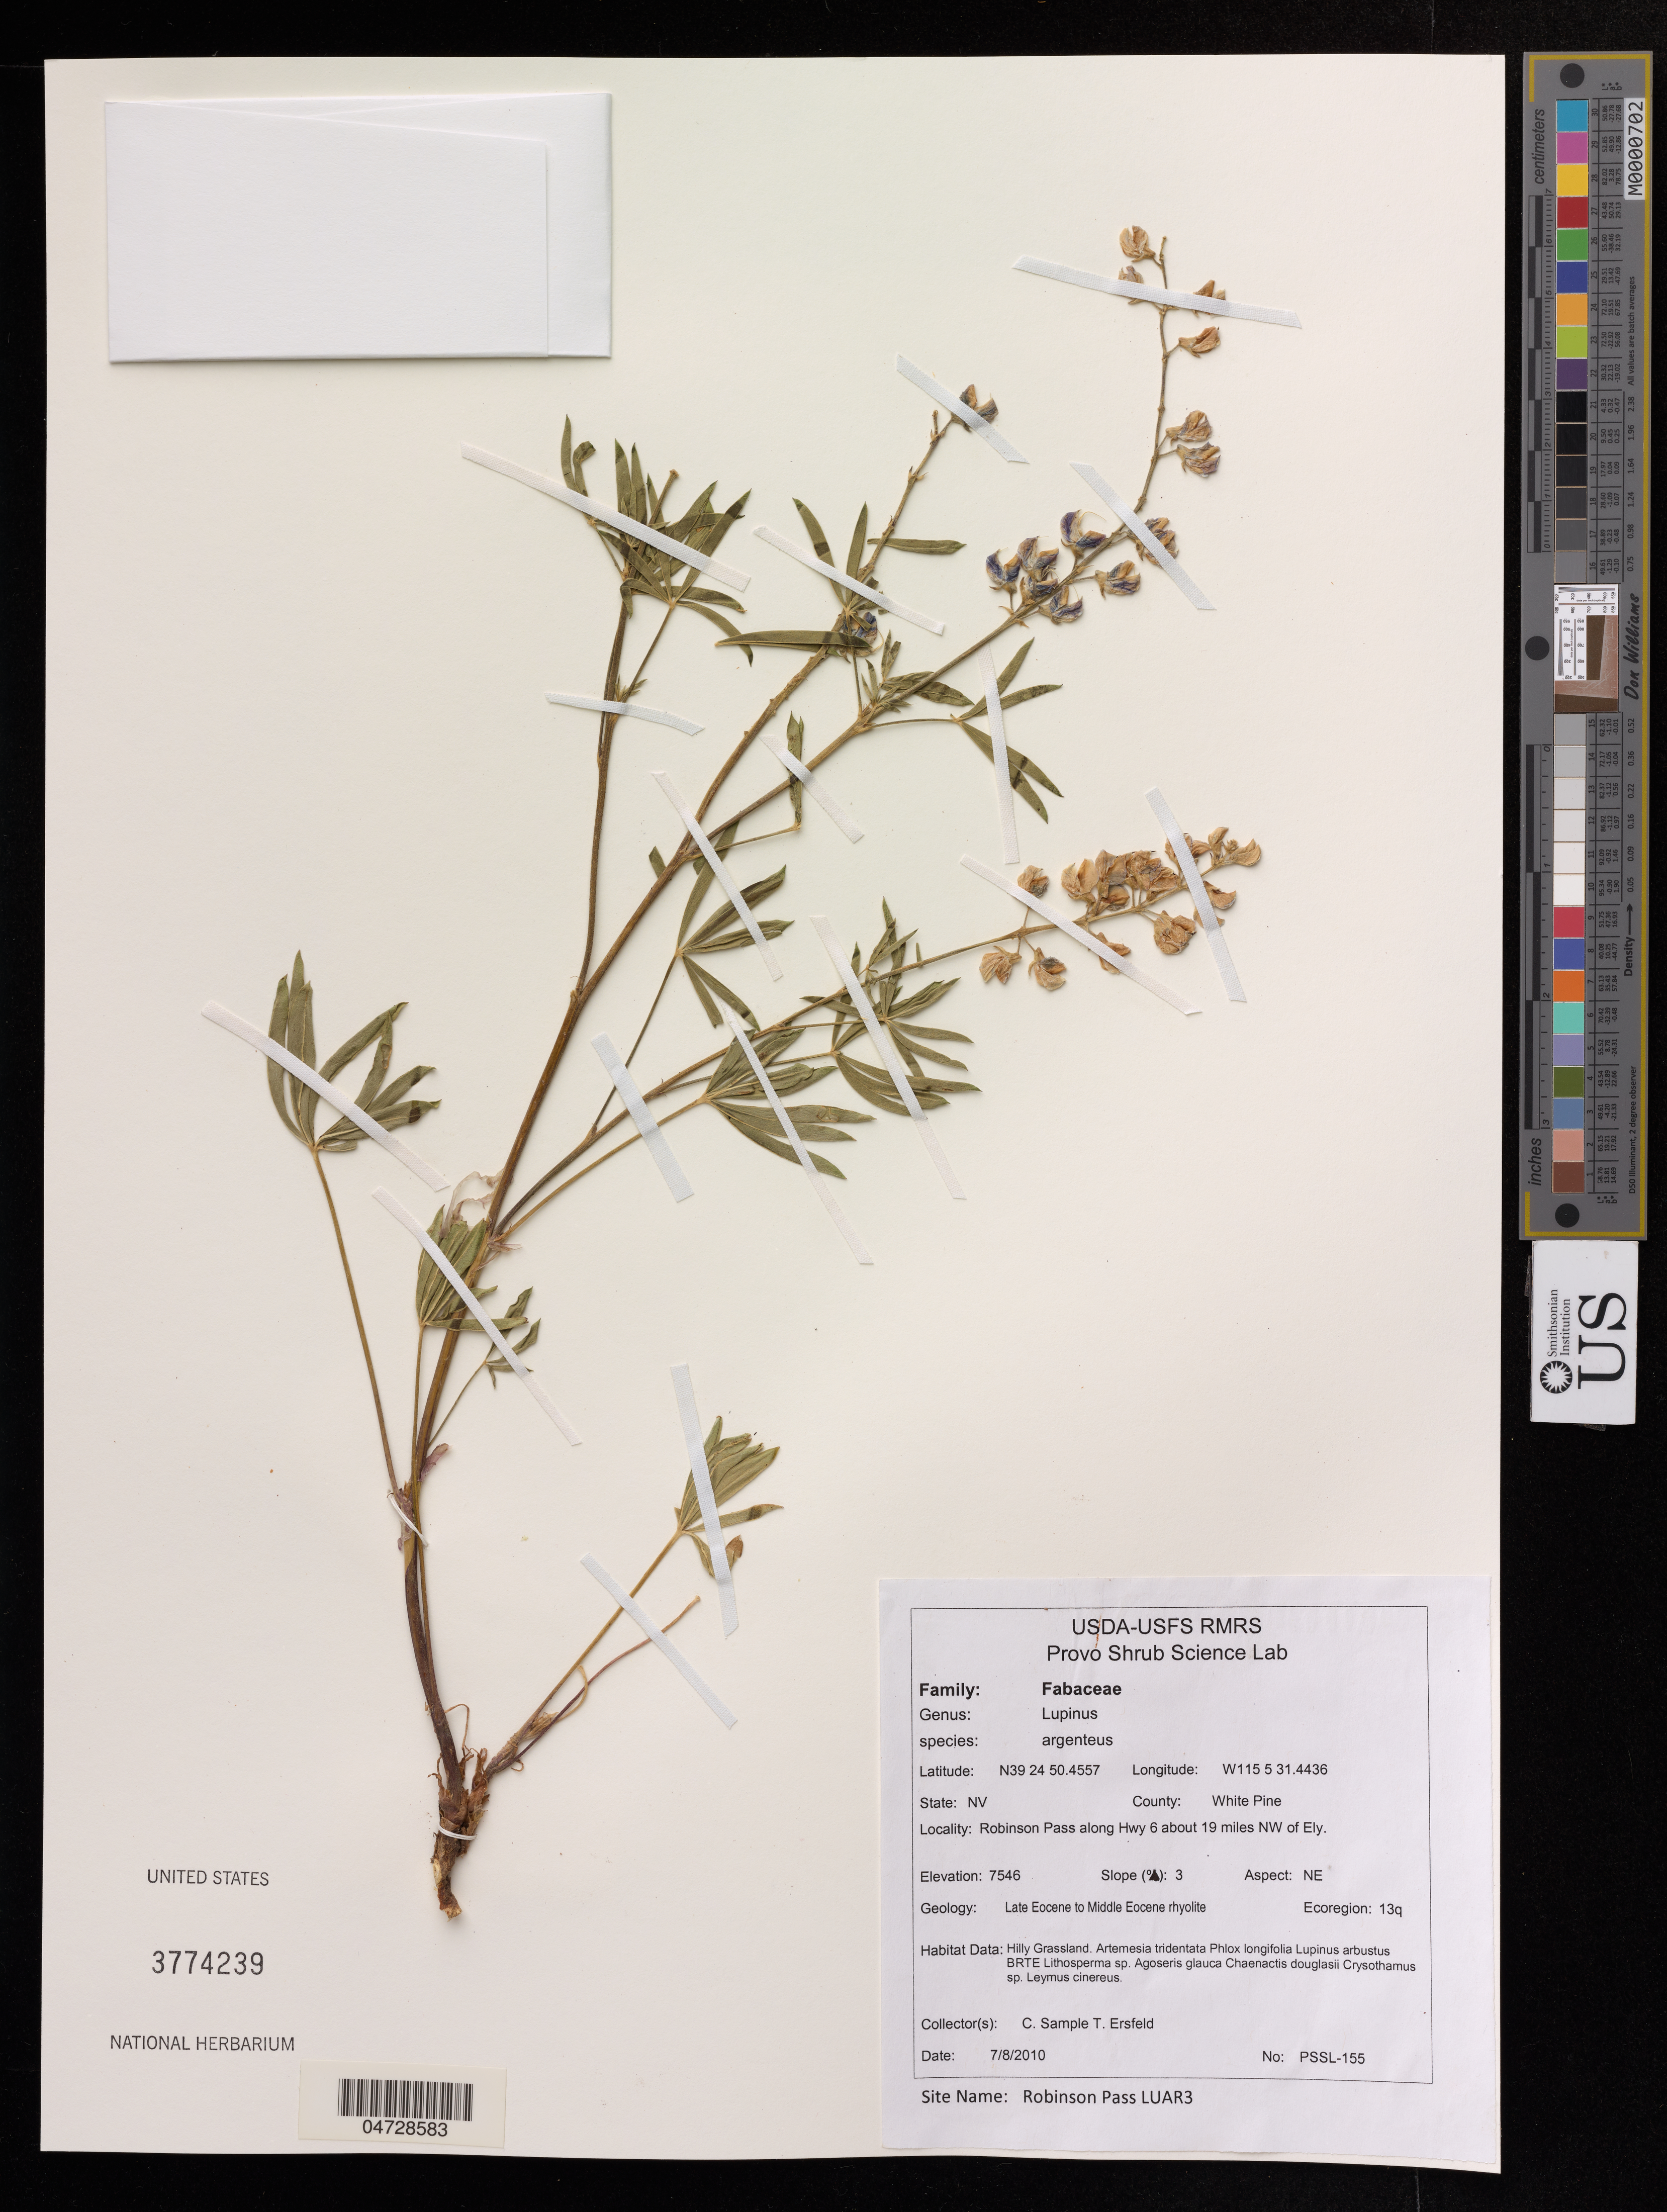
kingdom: Plantae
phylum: Tracheophyta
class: Magnoliopsida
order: Fabales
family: Fabaceae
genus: Lupinus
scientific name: Lupinus argenteus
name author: Pursh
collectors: C. Sample & T. Ersfeld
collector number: PSSL-155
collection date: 2010-07-08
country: United States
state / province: Nevada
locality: Robinson Pass along Hwy 6 about 19 miles NW of Ely. County: White Pine.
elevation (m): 2300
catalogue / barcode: US 3774239